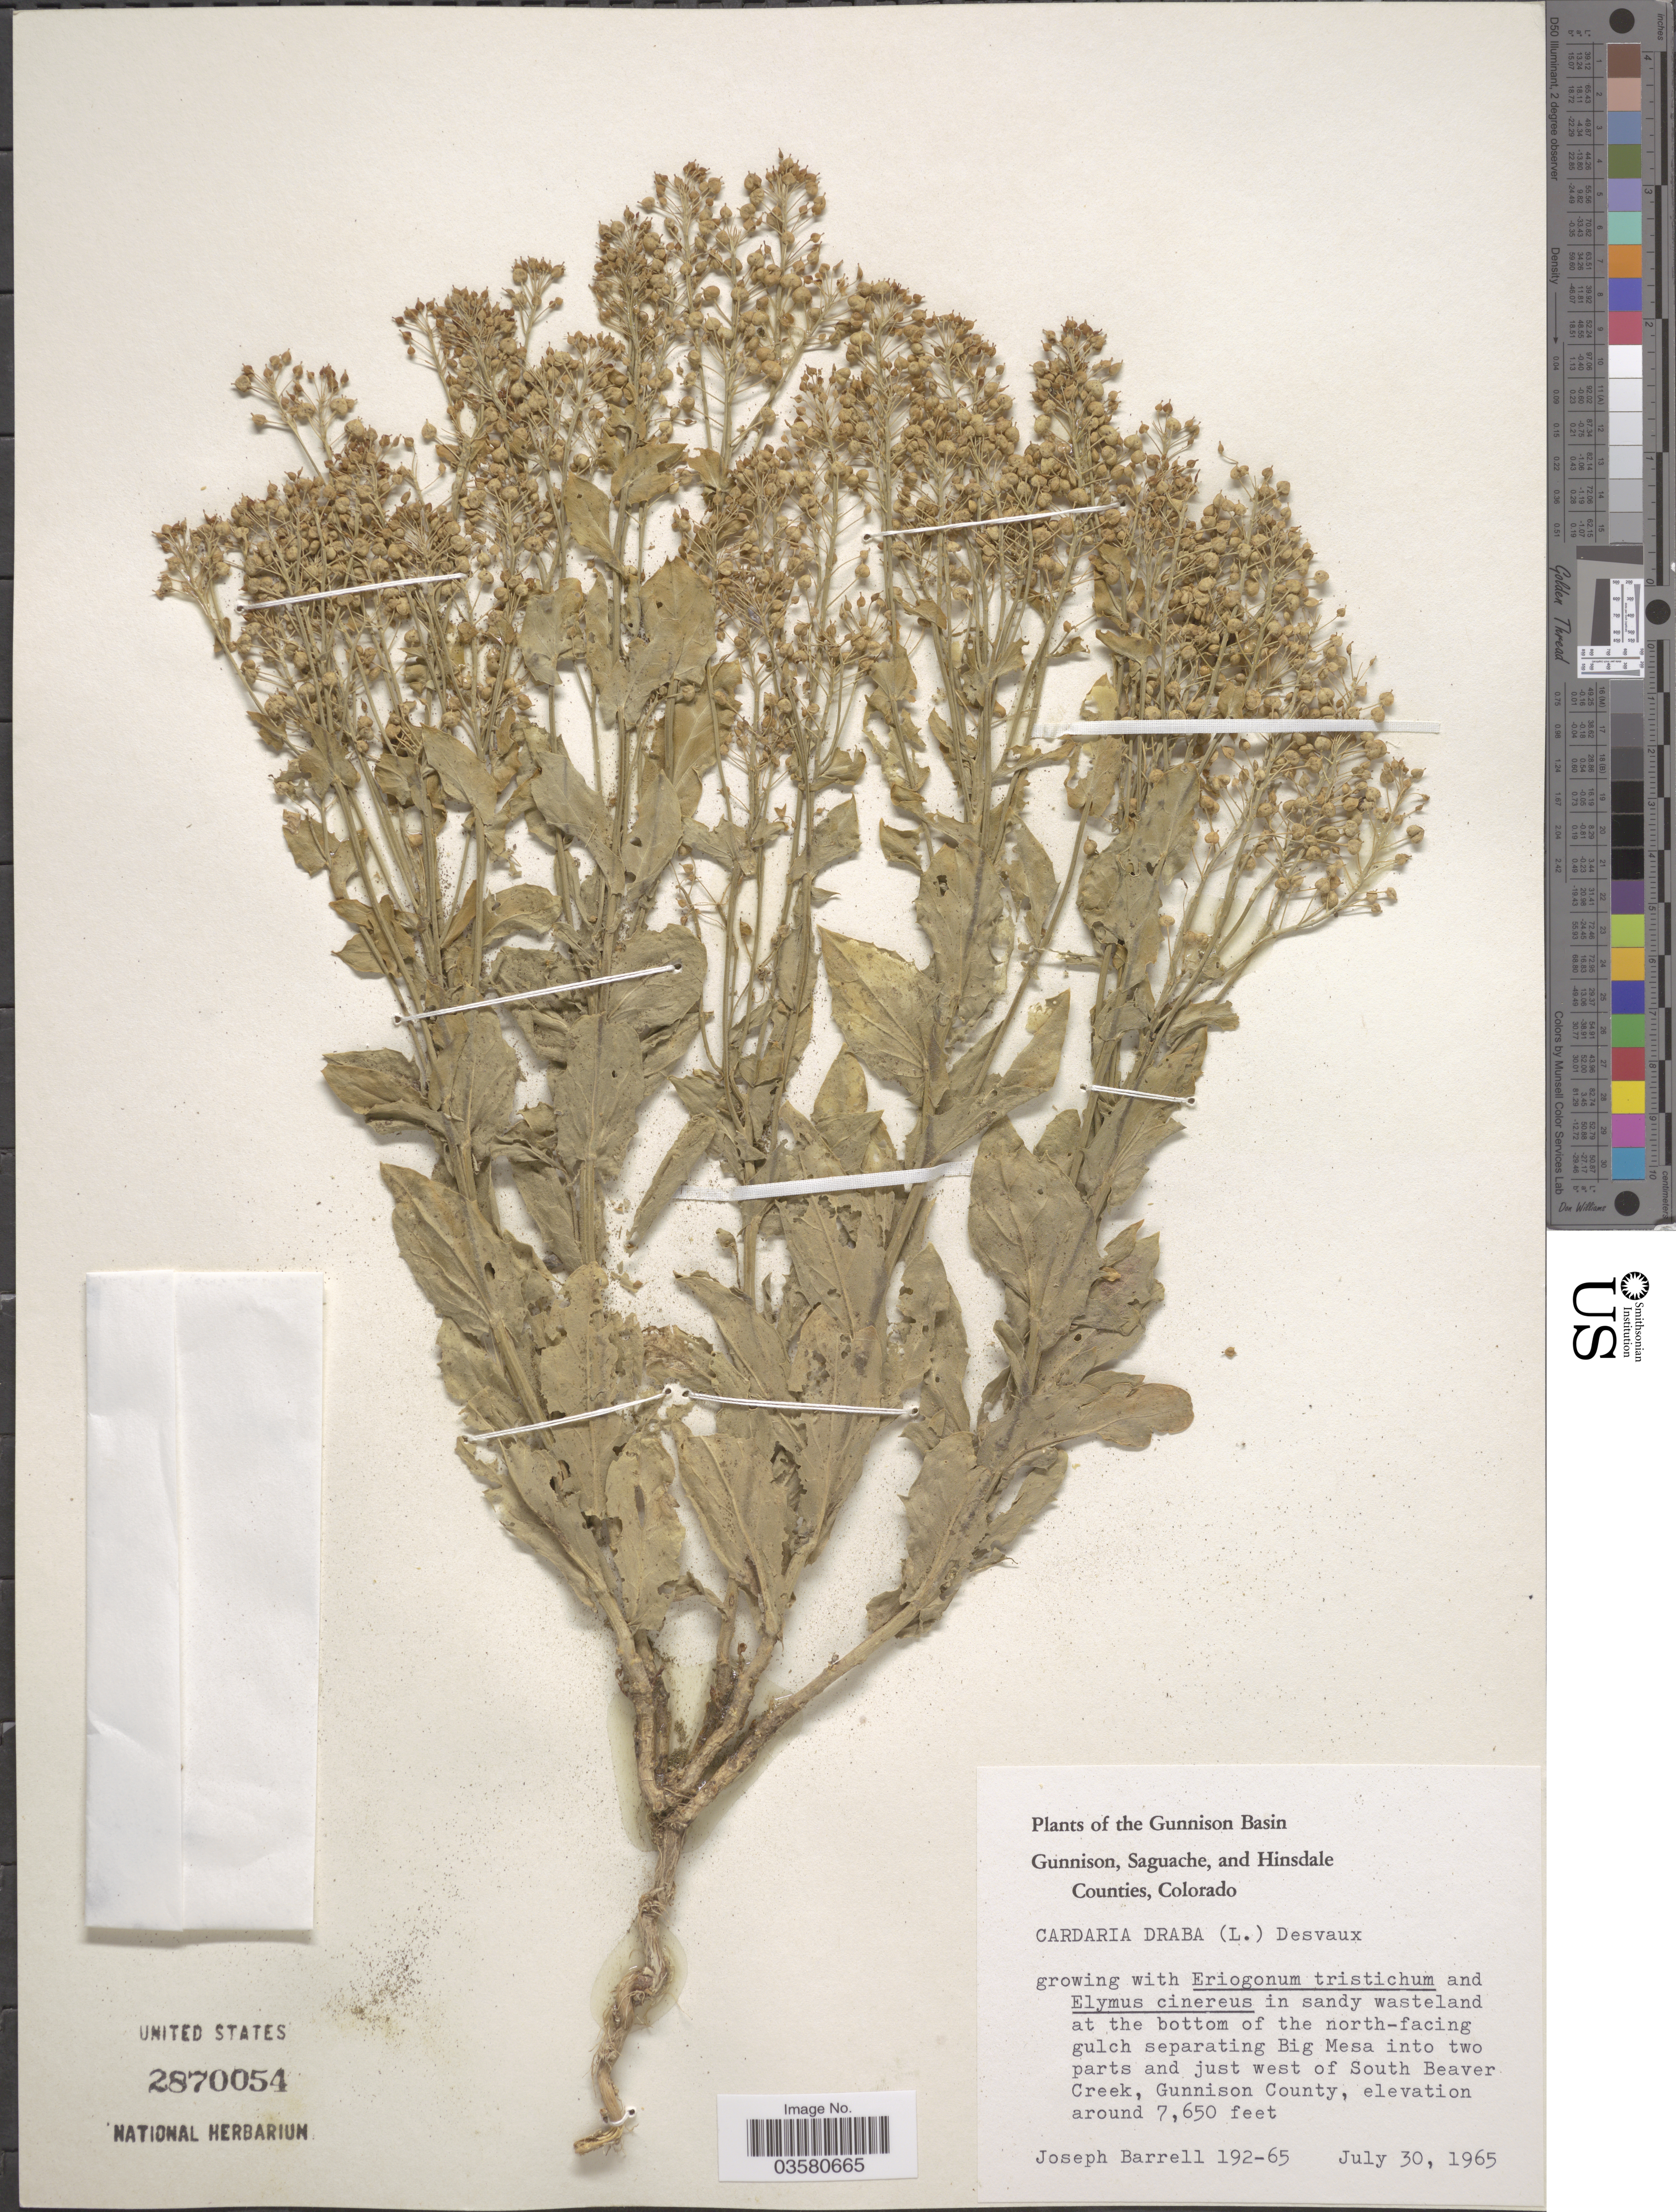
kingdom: Plantae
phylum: Tracheophyta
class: Magnoliopsida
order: Brassicales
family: Brassicaceae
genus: Lepidium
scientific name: Lepidium draba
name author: L.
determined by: Strong, M. T., (US), Smithsonian Institution - National Museum of Natural History (UNITED STATES)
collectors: J. Barrell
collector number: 192-65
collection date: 1965-07-30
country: United States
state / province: Colorado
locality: The Gunnison Basin. In sandy wasteland at the bottom of the north-facing gulch separating Big Mesa into two parts and just west of South Beaver Creek, Gunnison County.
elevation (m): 2332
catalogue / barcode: US 2870054